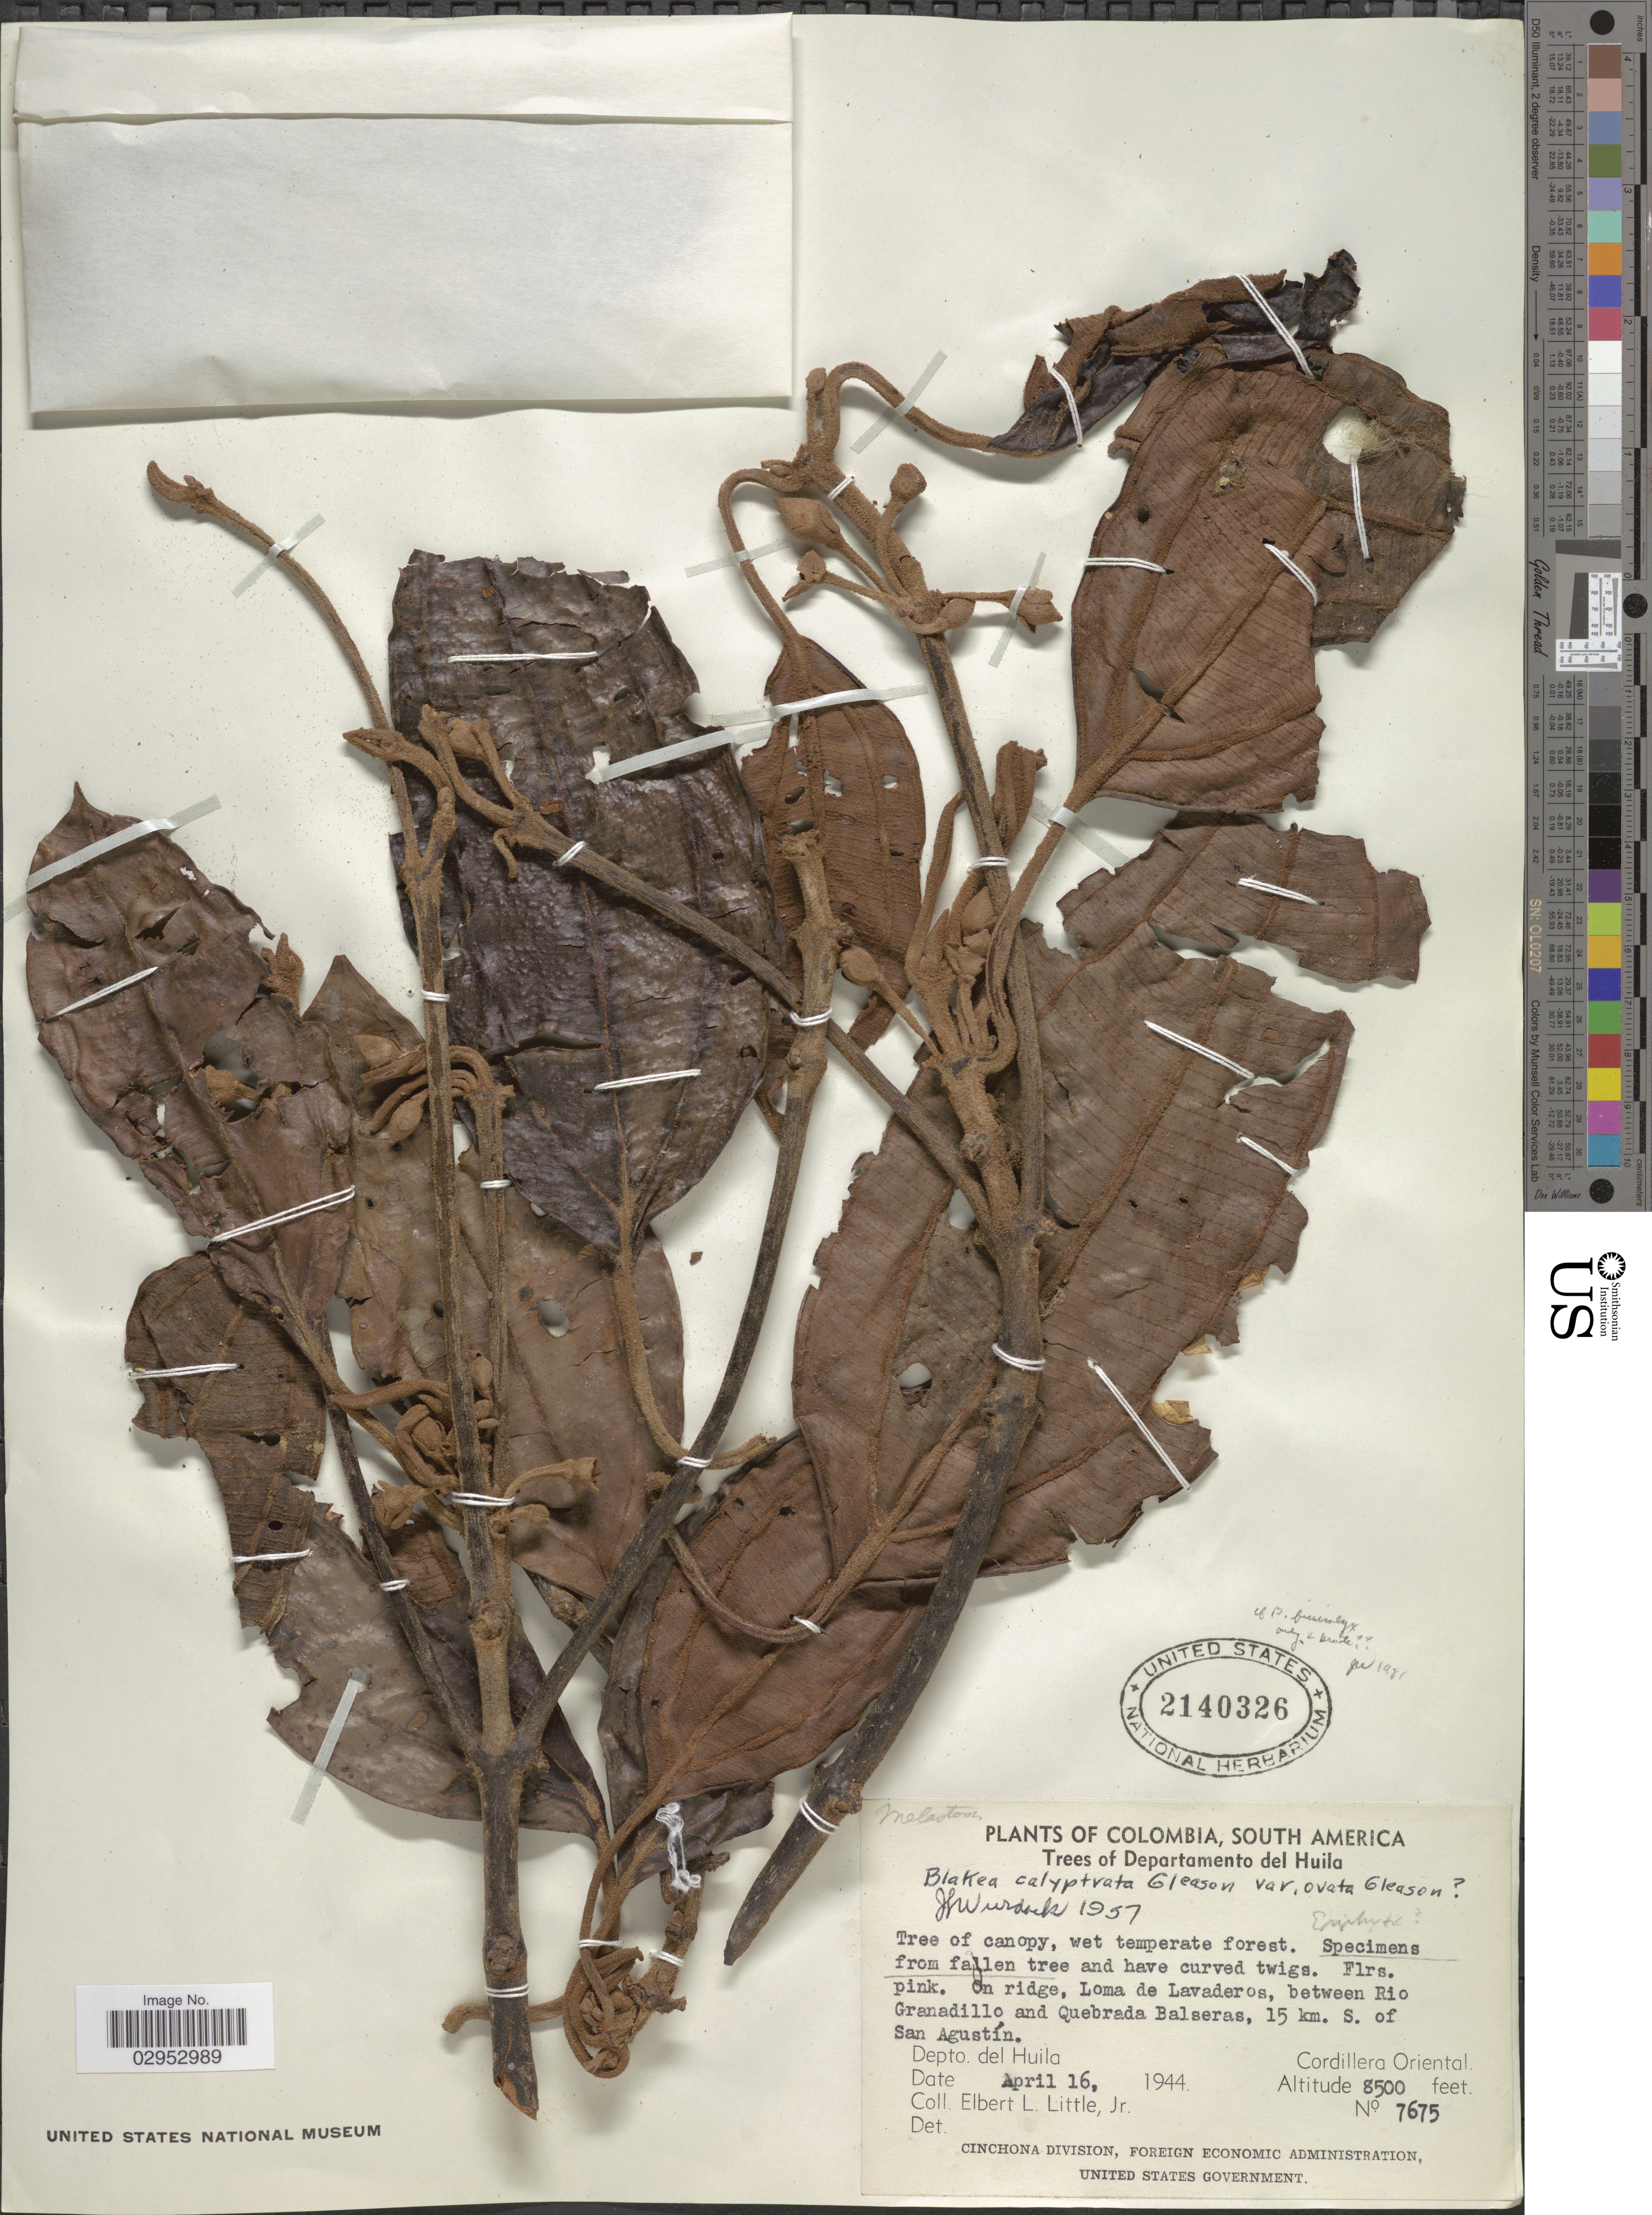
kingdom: Plantae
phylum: Tracheophyta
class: Magnoliopsida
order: Myrtales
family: Melastomataceae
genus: Blakea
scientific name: Blakea calyptrata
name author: Gleason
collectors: E. L. Little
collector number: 7675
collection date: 1994-04-16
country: Colombia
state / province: Huila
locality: On ridge, Loma de Lavaderos, between Rio Granadillo and Quebrada Balseras, 15 km. S. of San Agustín. Depto. del Huila, Cordillera Oriental.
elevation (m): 2591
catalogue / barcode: US 2140326